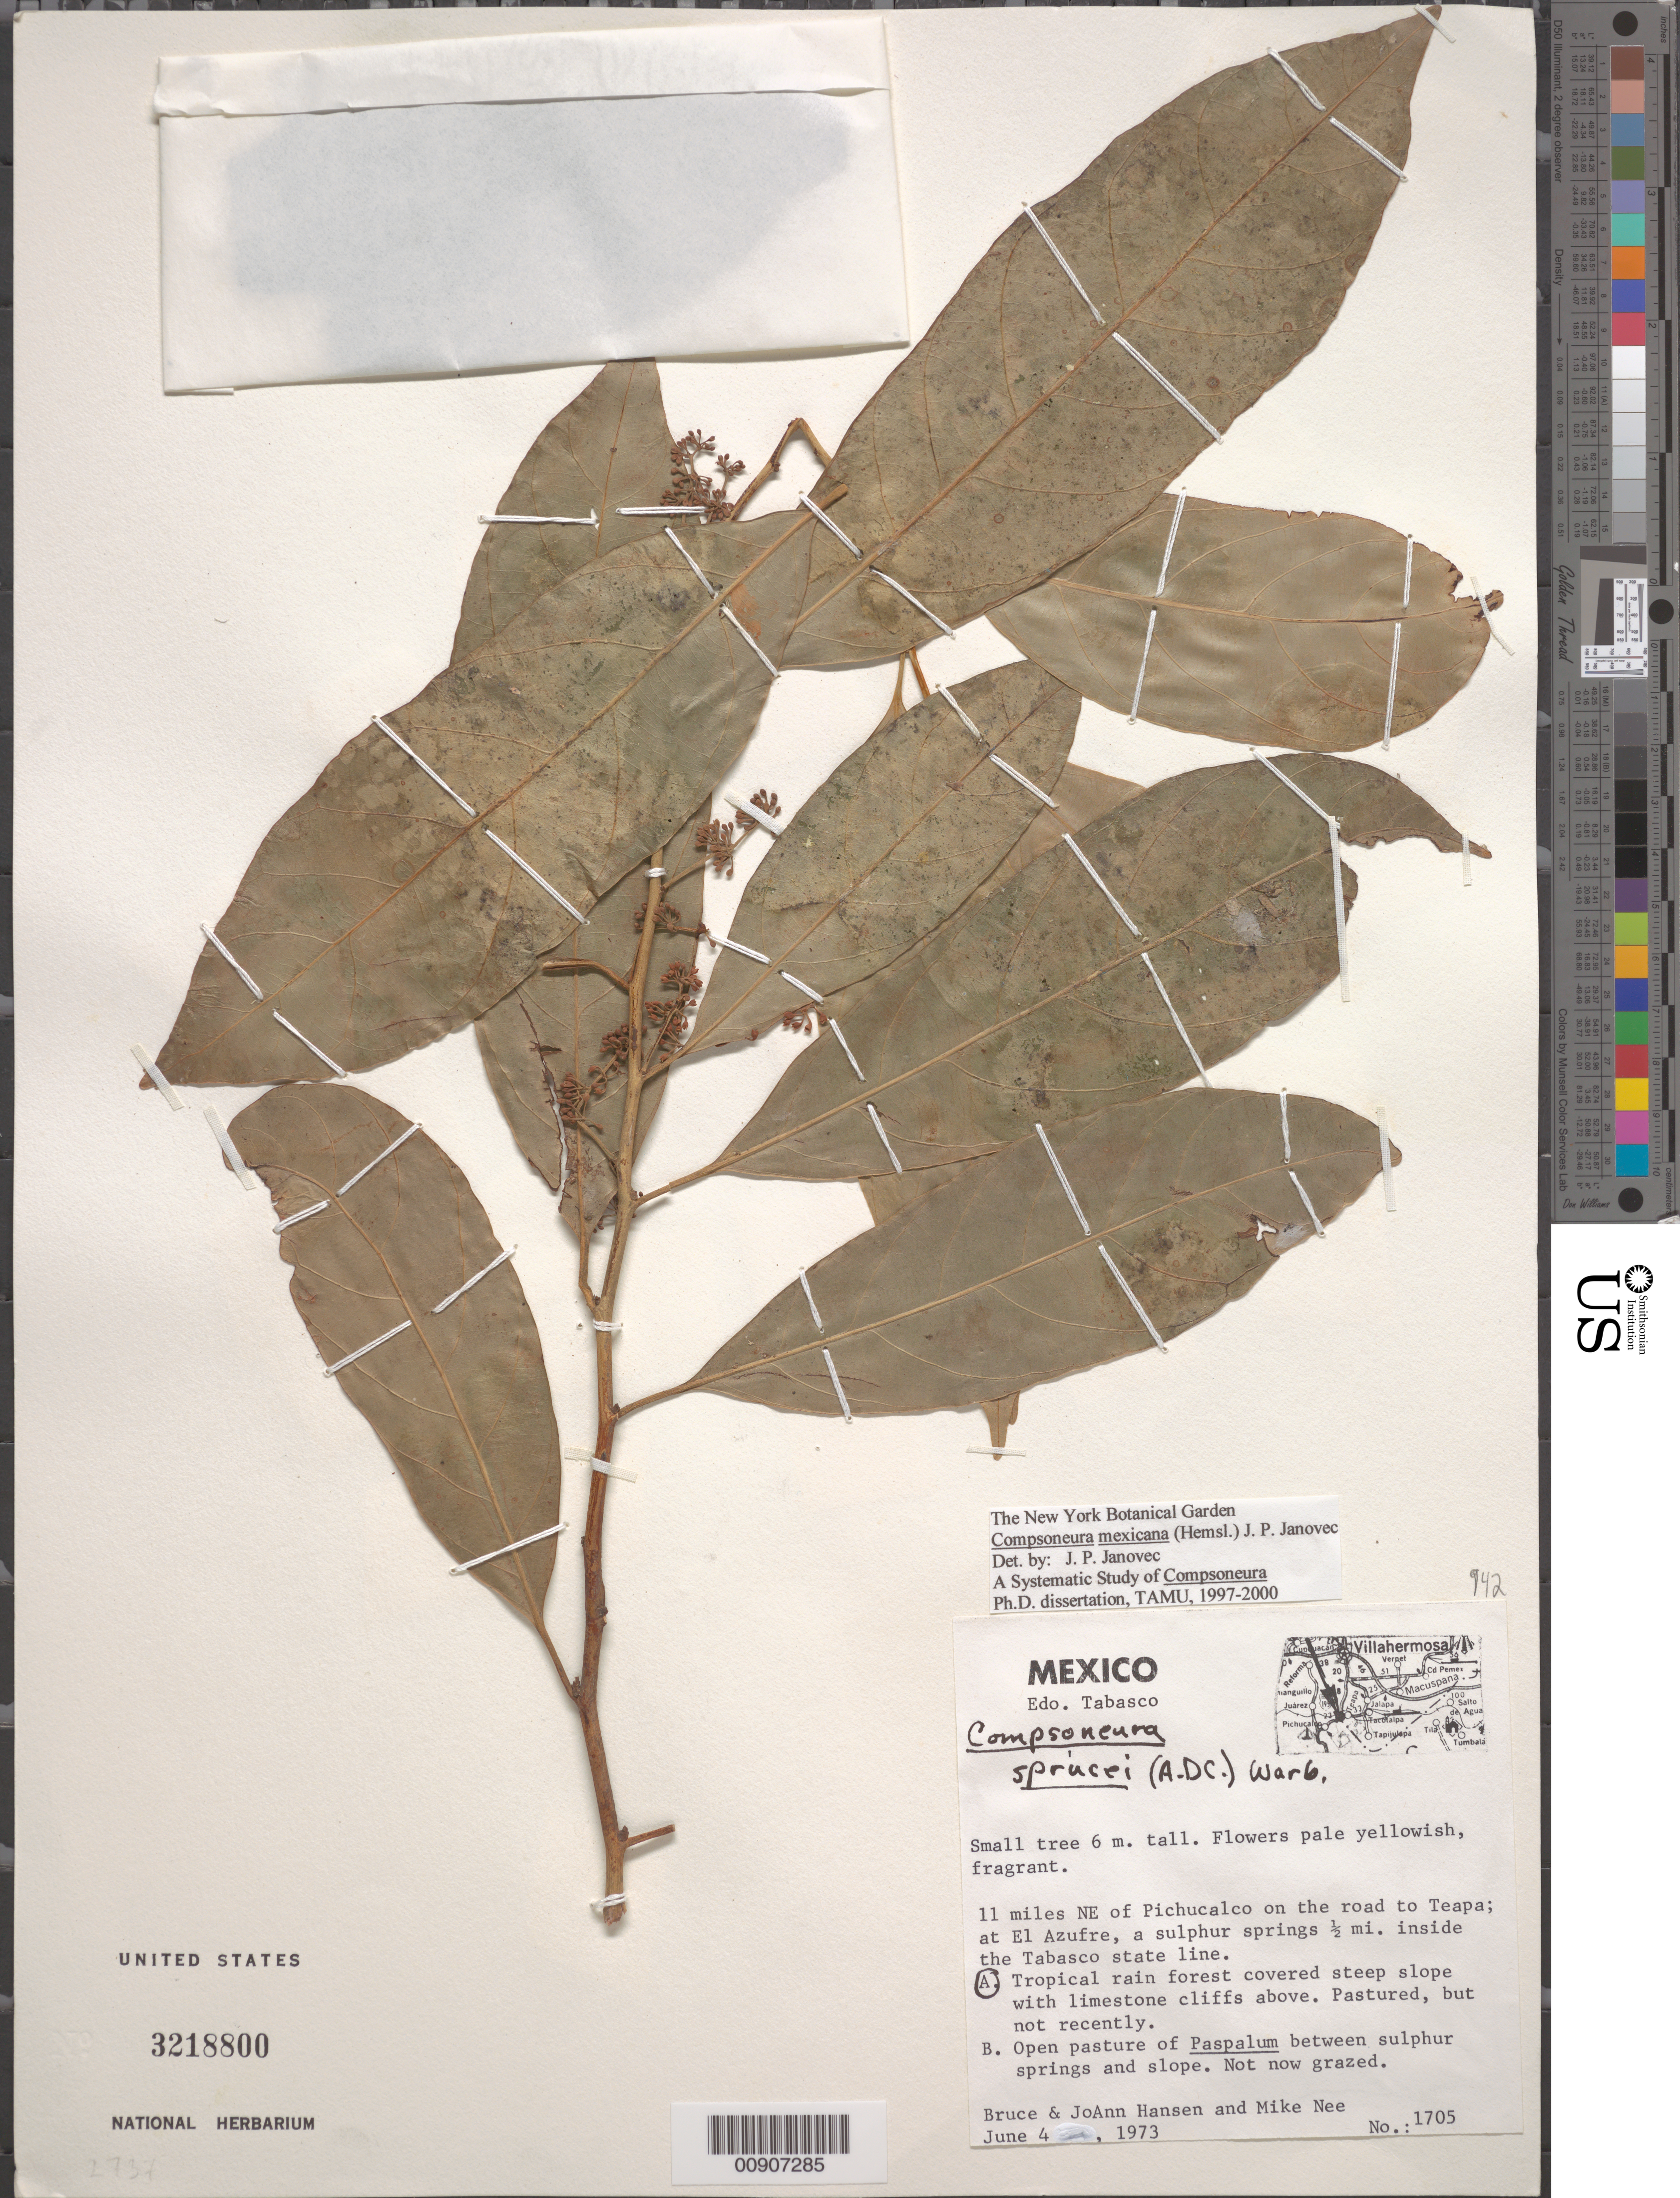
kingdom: Plantae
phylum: Tracheophyta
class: Magnoliopsida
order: Magnoliales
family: Myristicaceae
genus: Compsoneura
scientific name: Compsoneura sprucei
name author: (A. DC.) Warb.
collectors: B. Hansen, J. Hansen & M. Nee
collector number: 1705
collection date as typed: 04 Jun 1973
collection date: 1973-06-04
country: Mexico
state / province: Tabasco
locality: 11 miles NE of Pichucalco on the road to Teapa; at El Azufre, a sulphur springs ½ mi. inside the Tabasco state line.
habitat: Tropical rain forest covered steep slope with limestone cliffs above. Pastured, but not recently.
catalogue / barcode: US 3218800